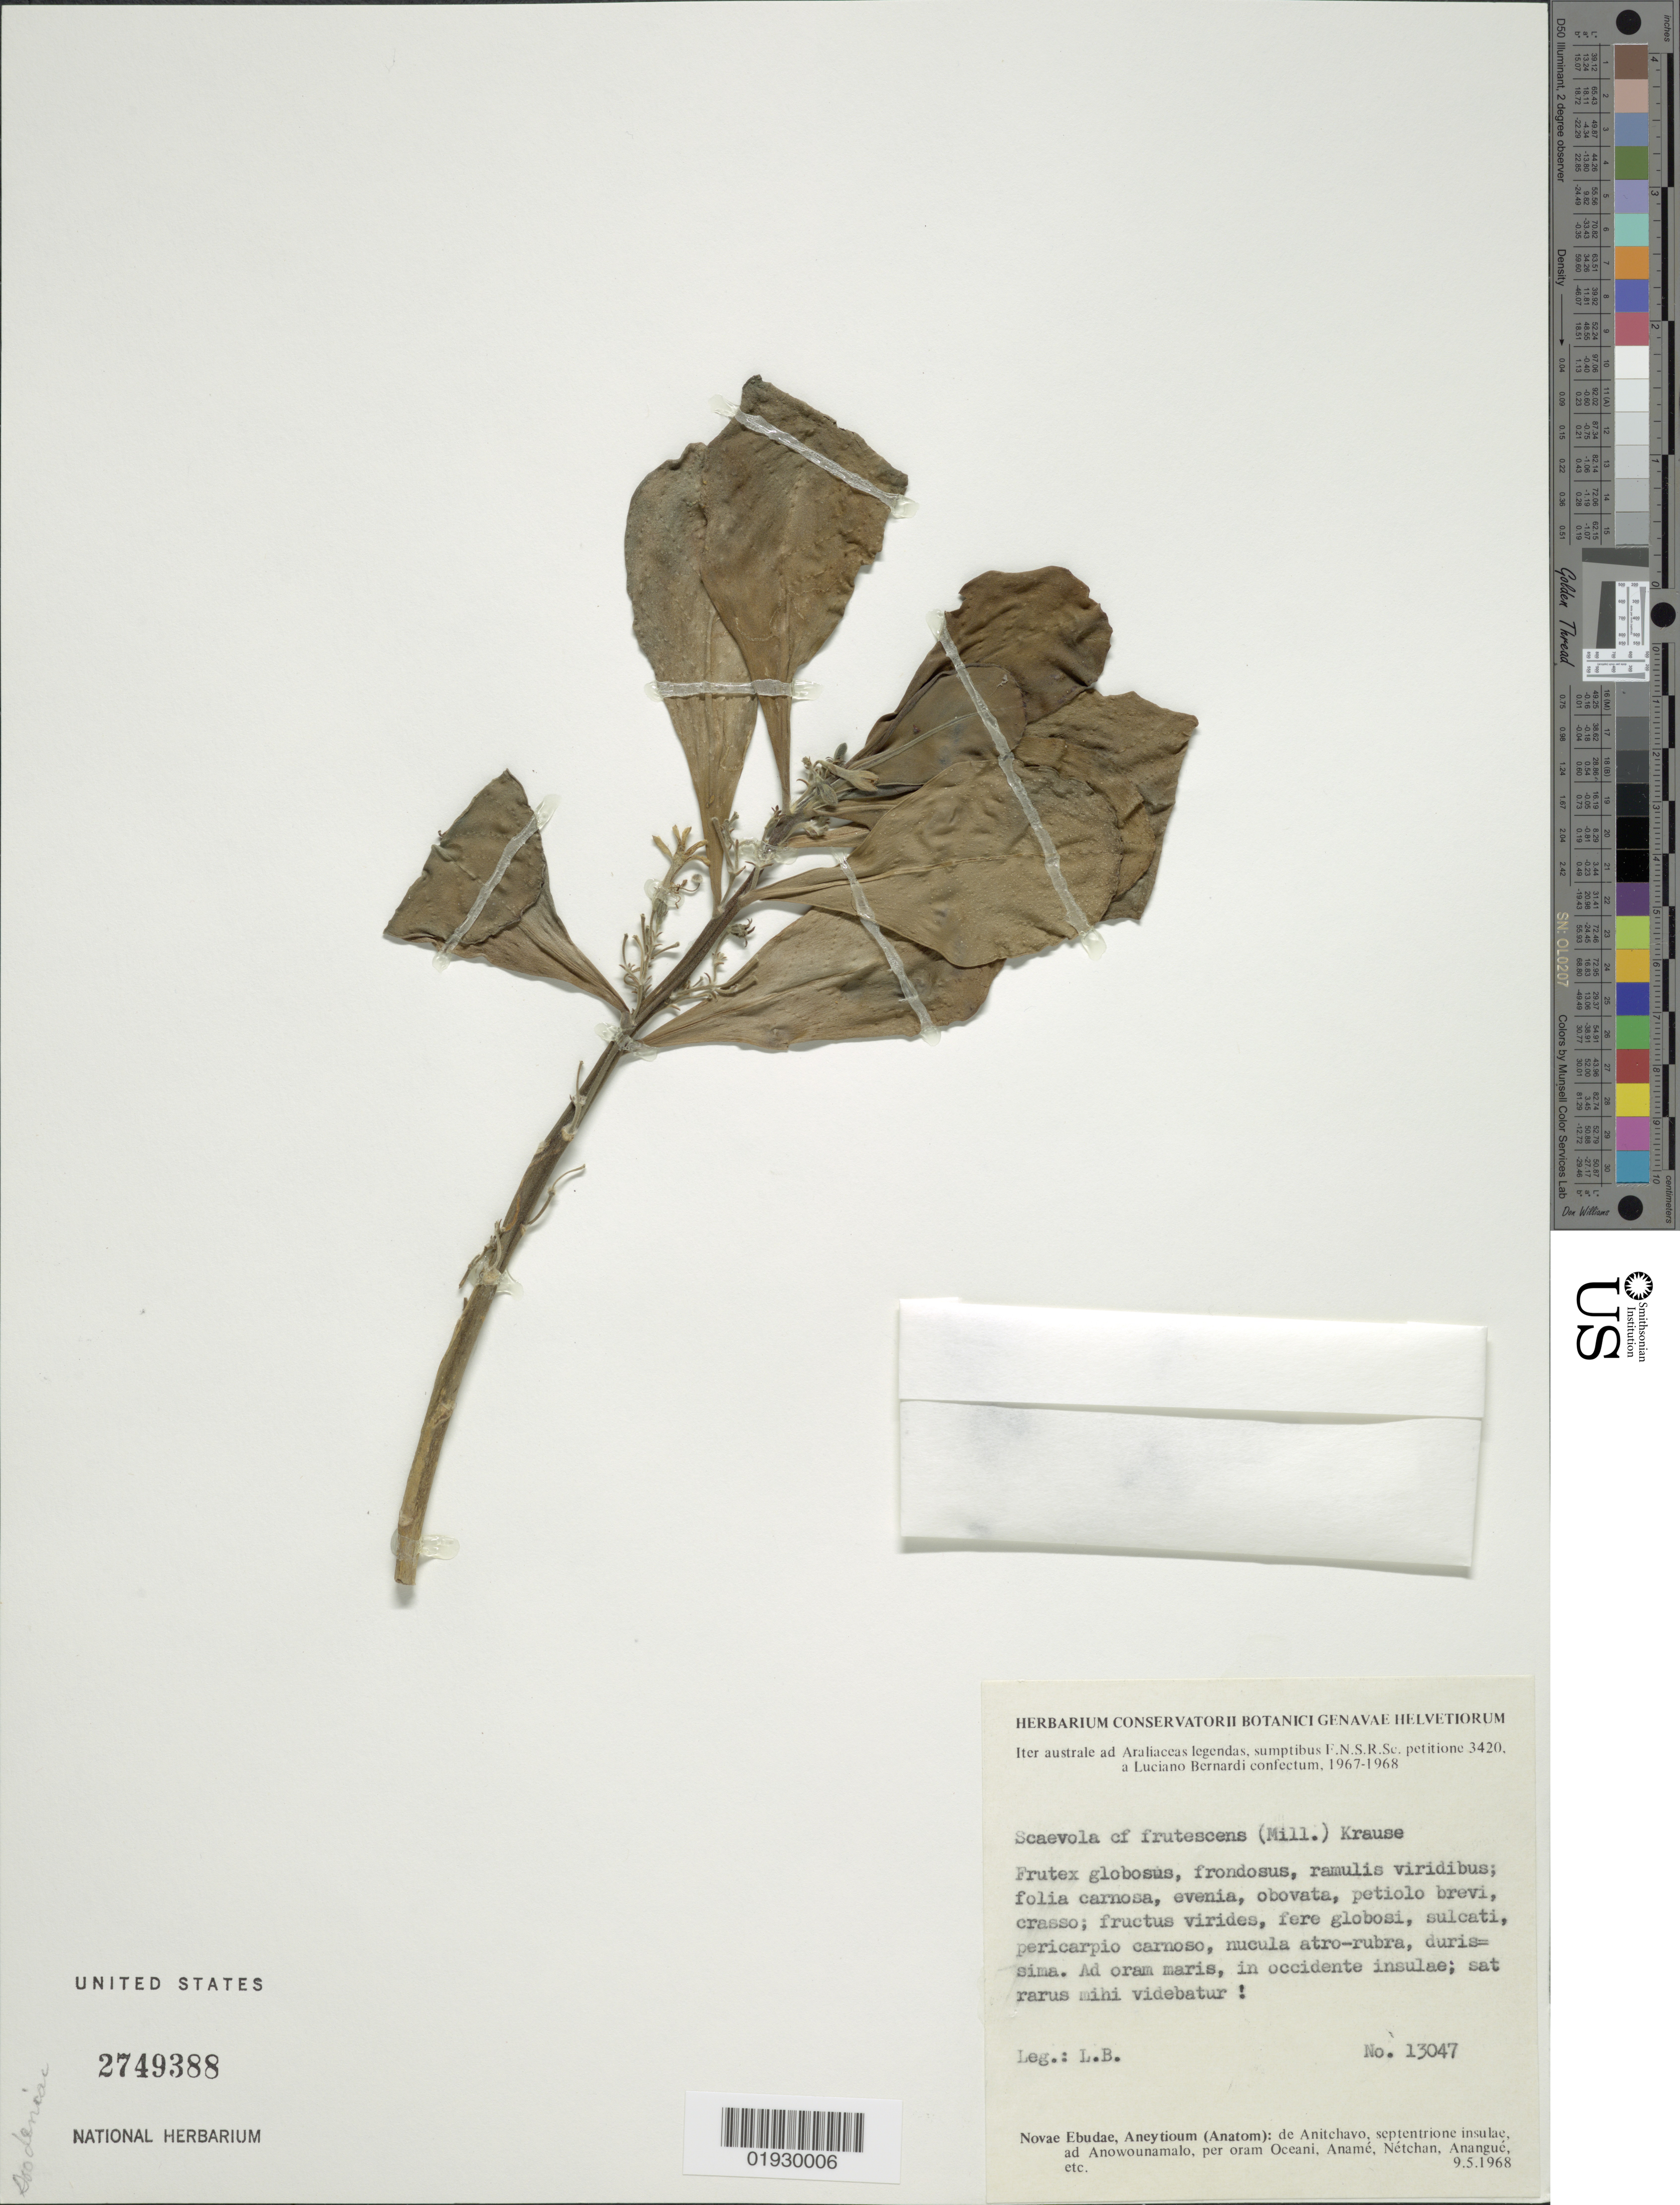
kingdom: Plantae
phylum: Tracheophyta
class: Magnoliopsida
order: Asterales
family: Goodeniaceae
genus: Scaevola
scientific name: Scaevola taccada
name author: (Gaertn.) Roxb.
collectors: L. Bernardi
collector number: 13047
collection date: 1968-05-09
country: Vanuatu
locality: Novae Ebudae, Aneytioum (Anatom): de Anitchavo,septentrione insulae,ad Anowounamalo,per oram Oceani, Anamé,Nétchan, Anangué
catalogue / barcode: US 2749388